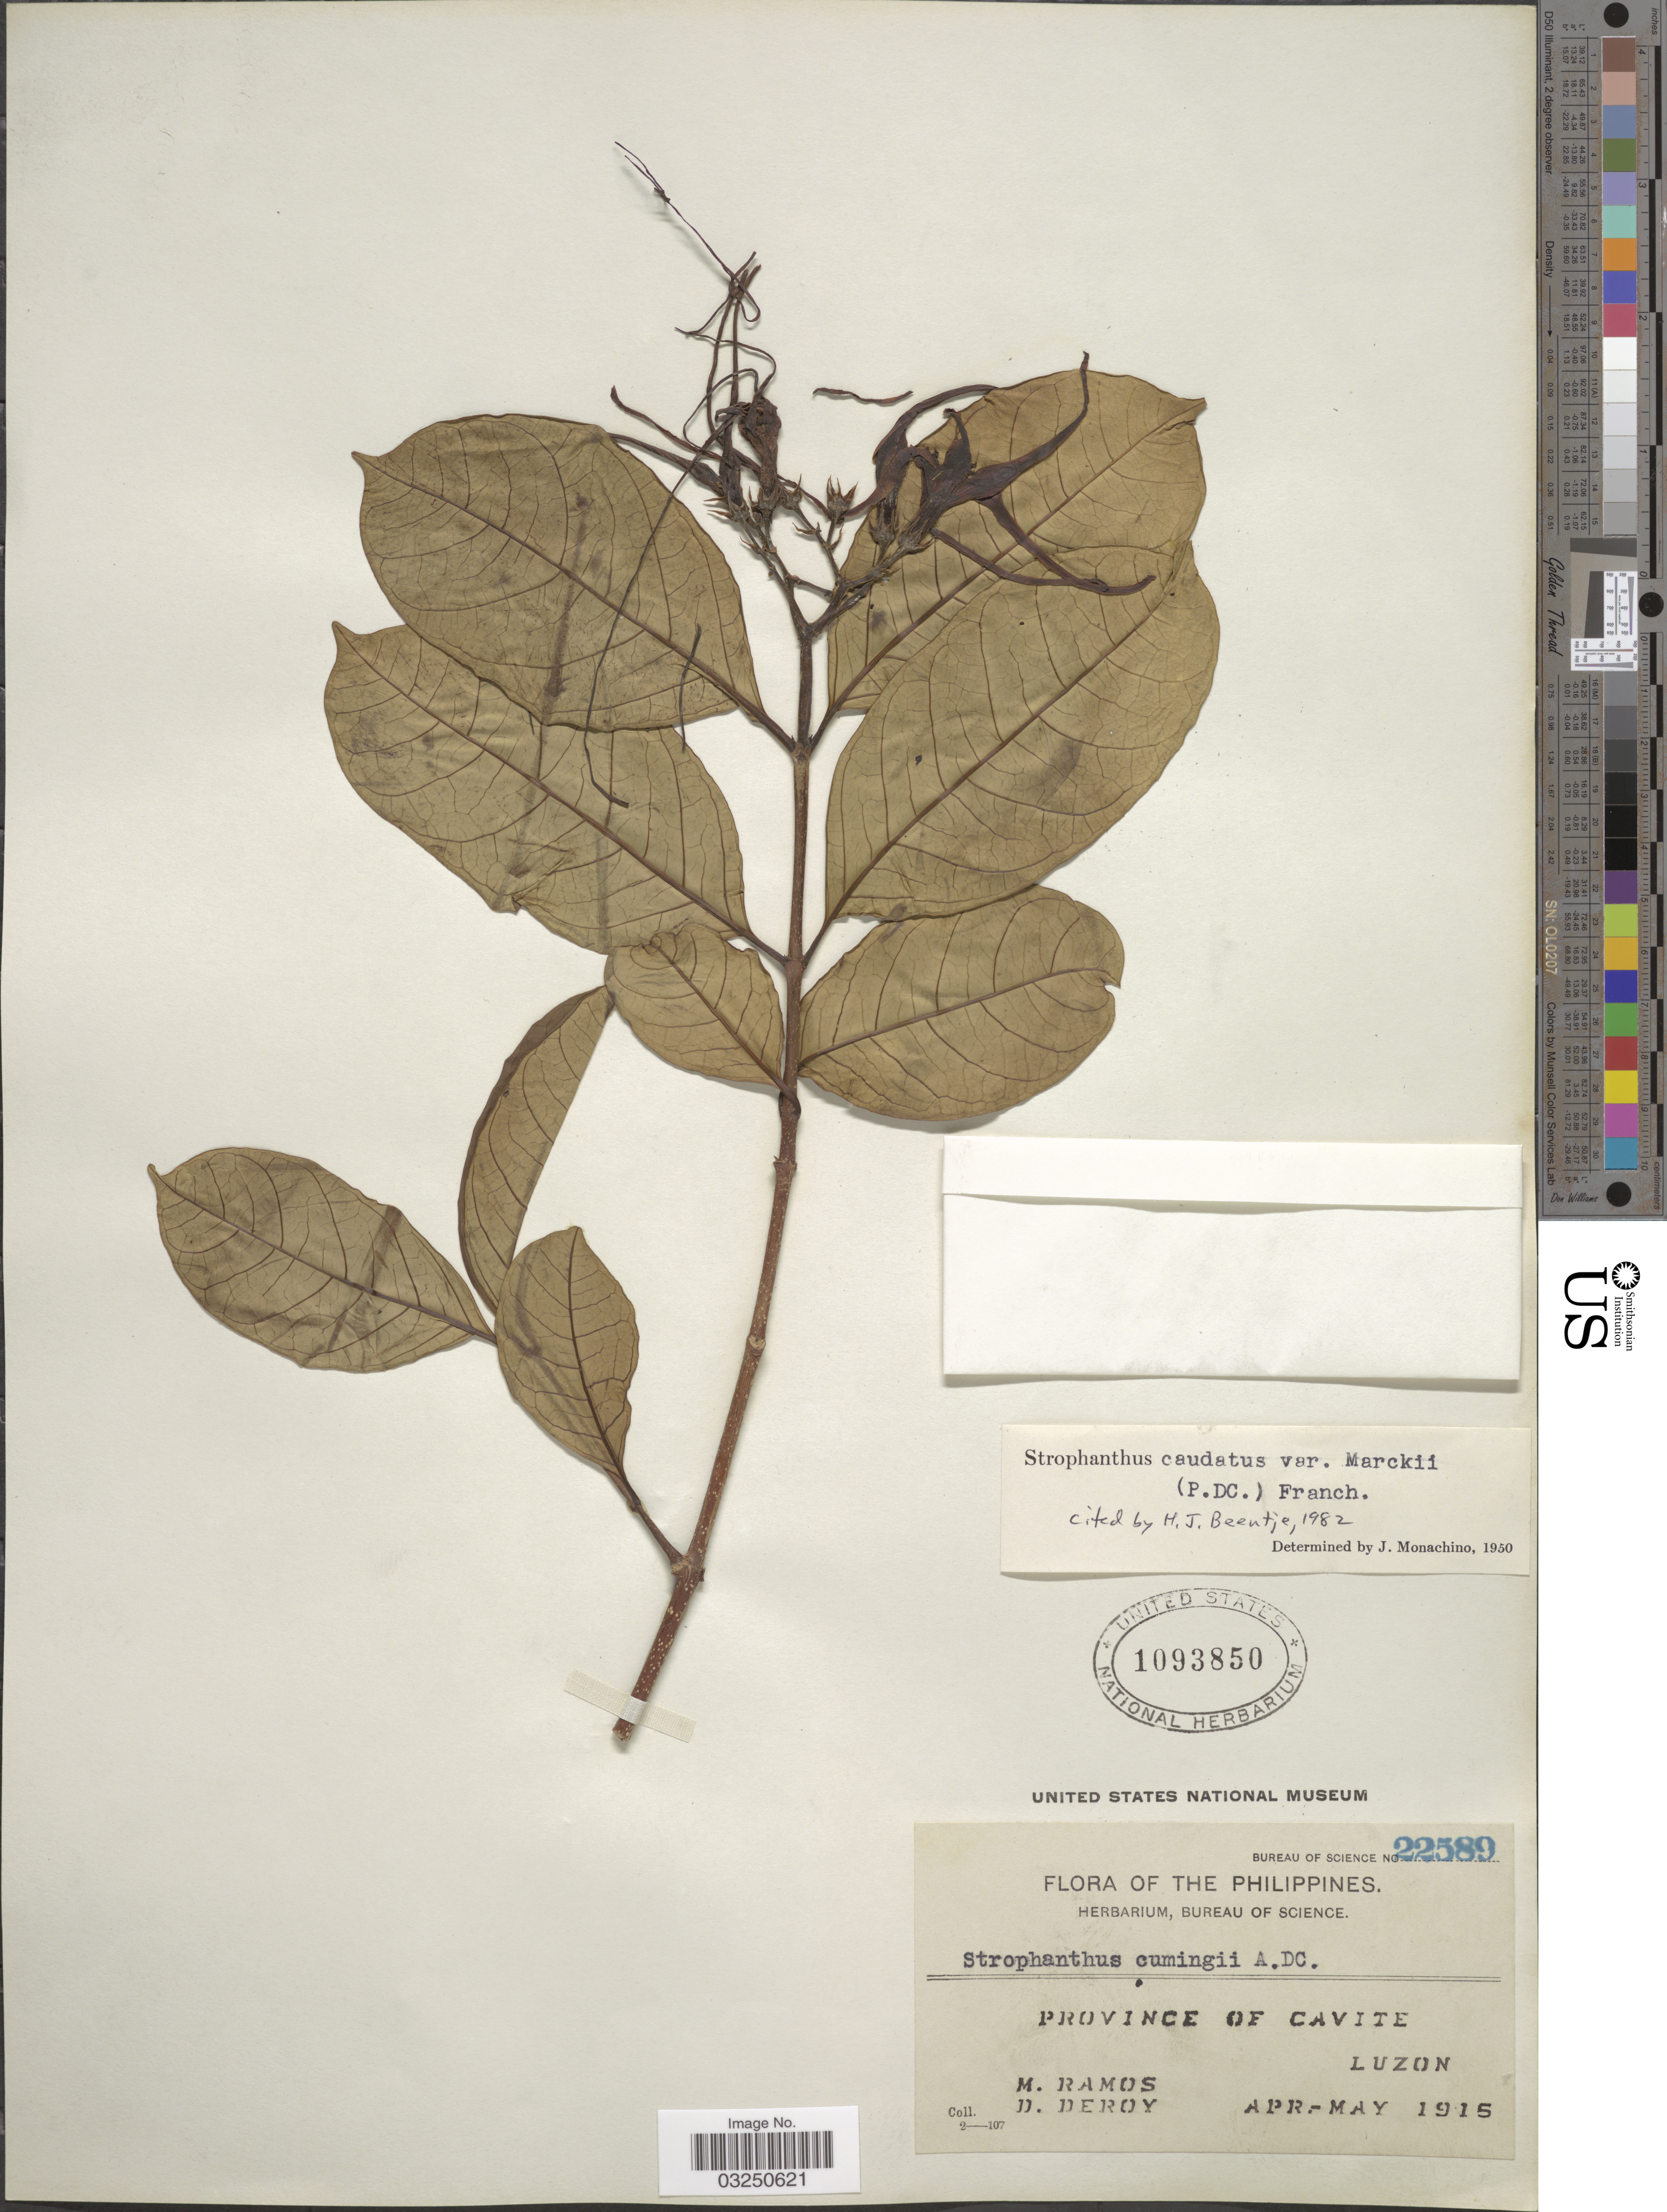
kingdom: Plantae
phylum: Tracheophyta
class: Magnoliopsida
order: Gentianales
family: Apocynaceae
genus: Strophanthus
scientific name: Strophanthus caudatus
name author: (L.) Kurz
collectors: M. Ramos & D. Deroy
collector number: Bureau of Science 22589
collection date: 1915-04/1915-05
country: Philippines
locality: Province of Cavite, Luzon.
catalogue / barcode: US 1093850